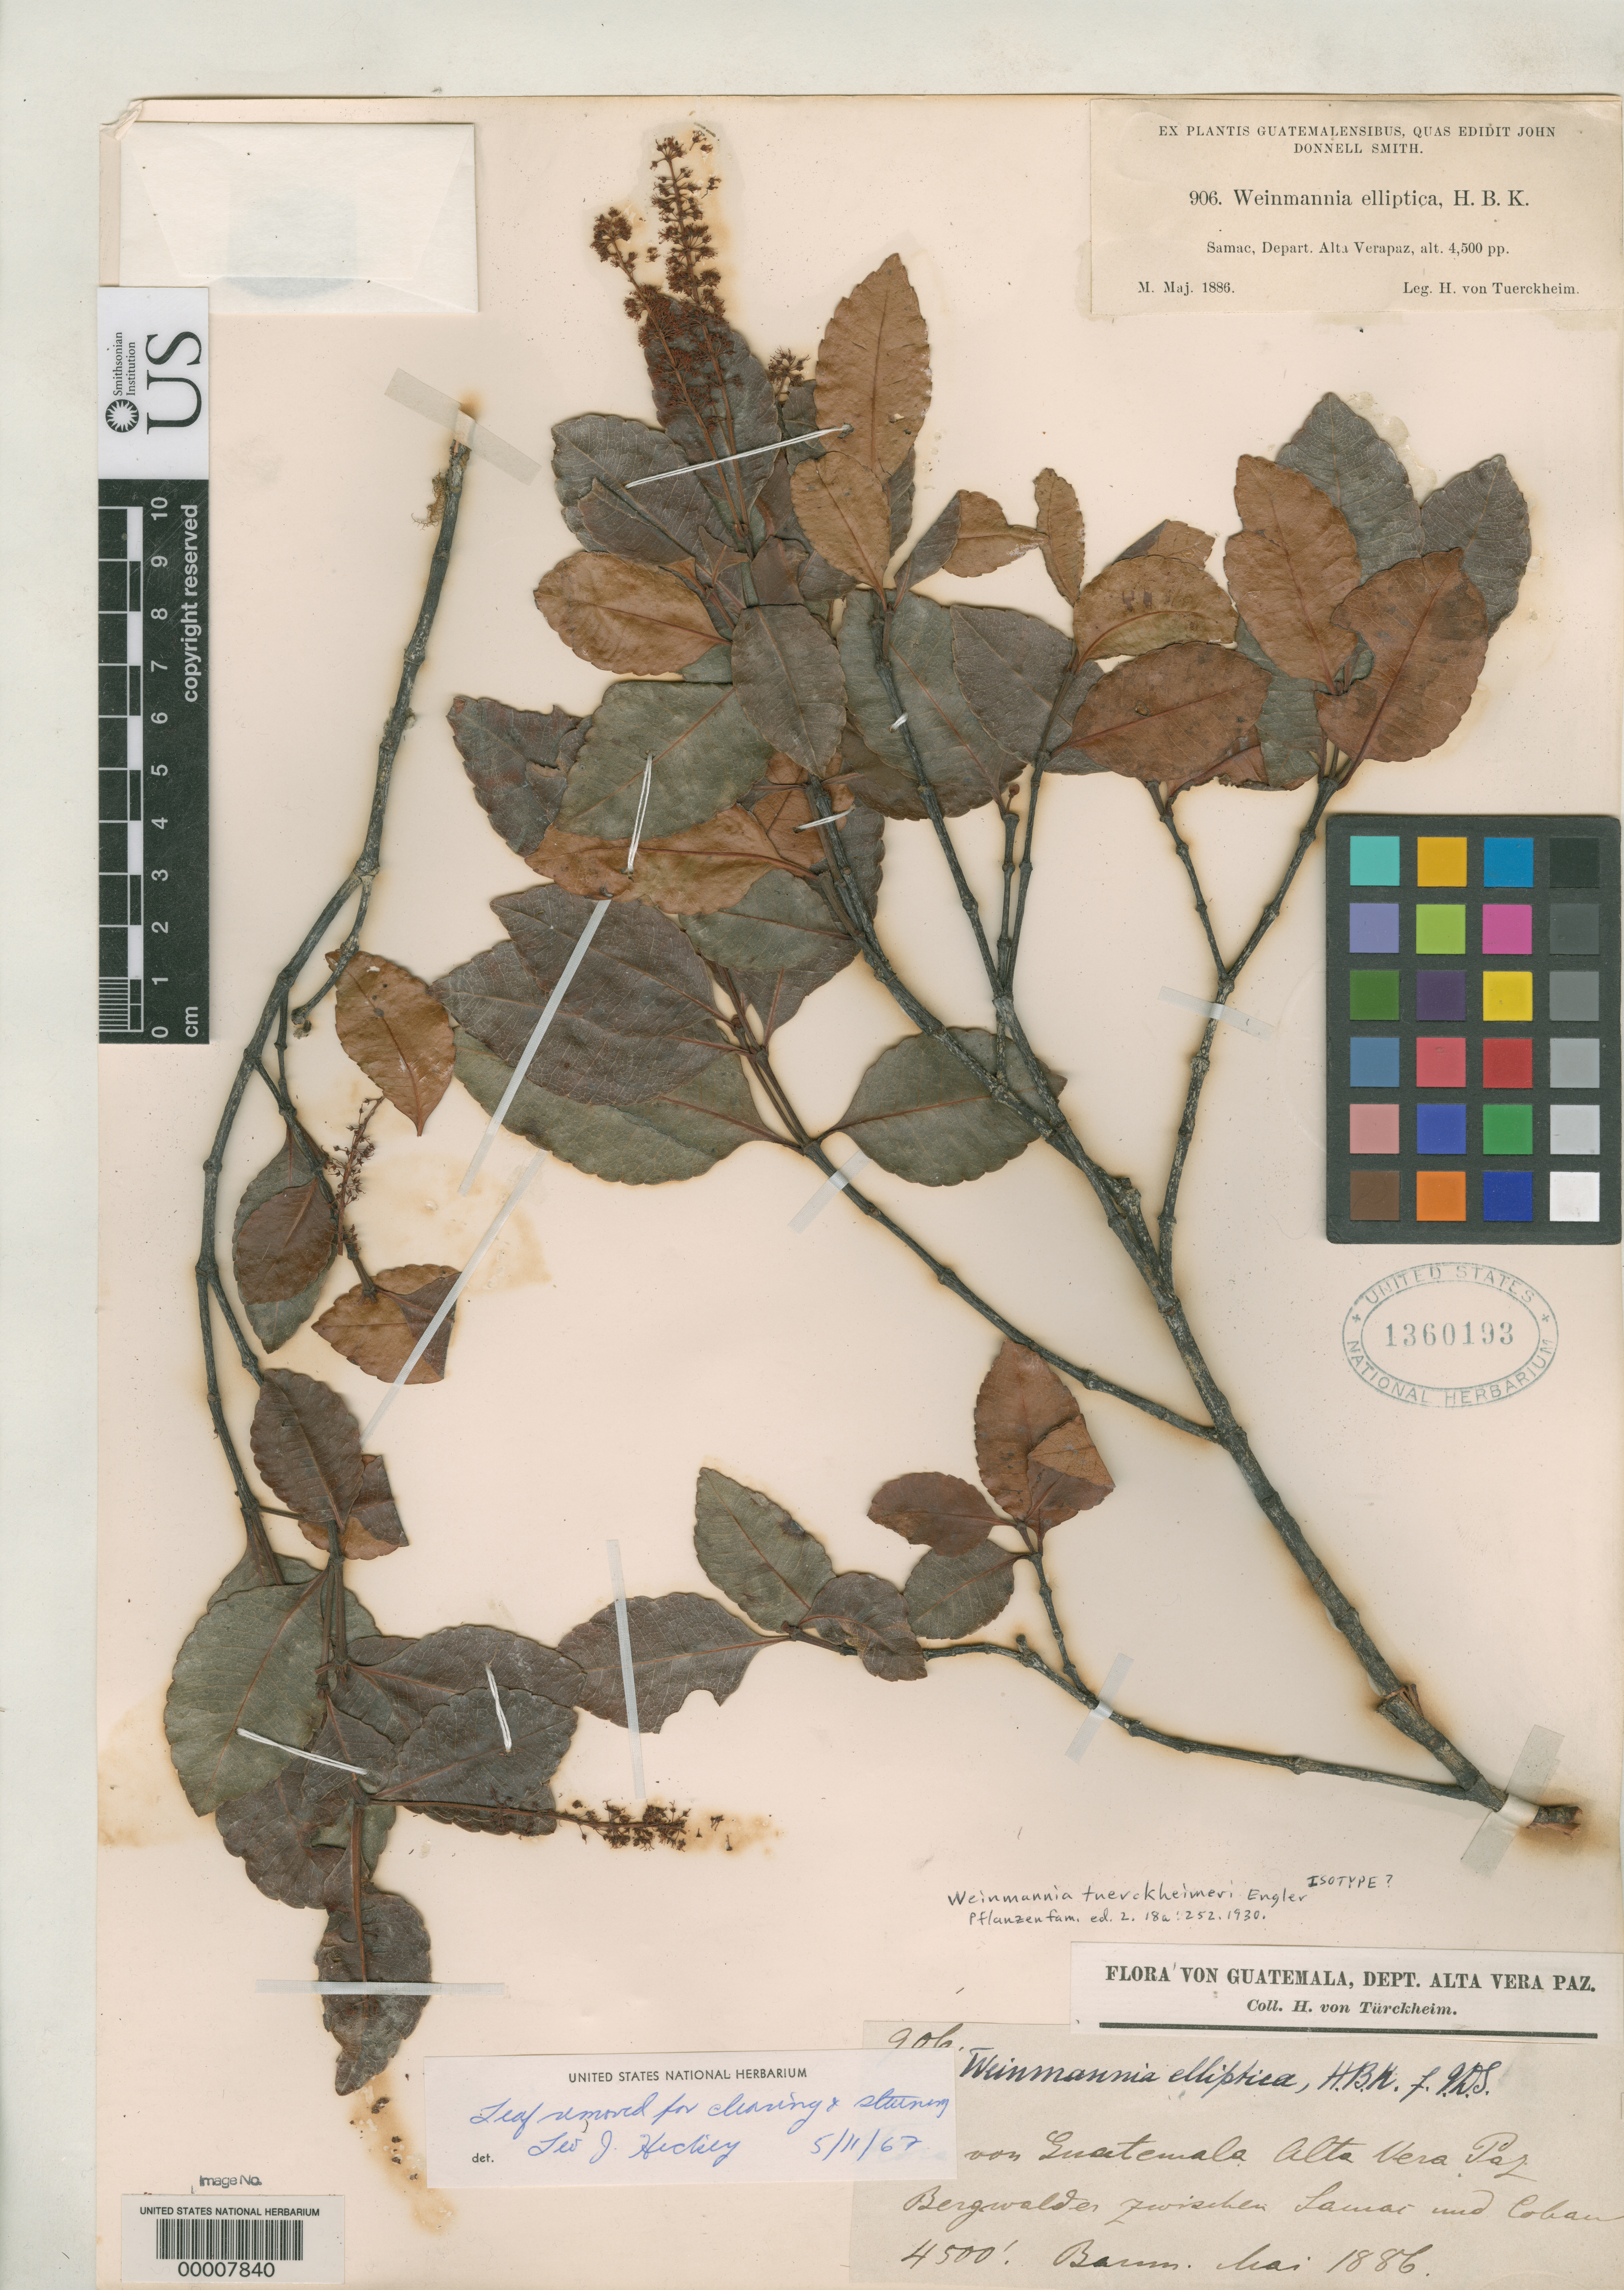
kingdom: Plantae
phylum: Tracheophyta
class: Magnoliopsida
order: Oxalidales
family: Cunoniaceae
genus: Weinmannia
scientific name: Weinmannia tuerckheimeii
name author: Engl.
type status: Isotype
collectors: H. von Türckheim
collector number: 906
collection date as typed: May 1886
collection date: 1886-05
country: Guatemala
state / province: Alta Verapaz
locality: Bergwalde, between Samai and Cobán.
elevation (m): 1372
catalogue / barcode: US 1360193